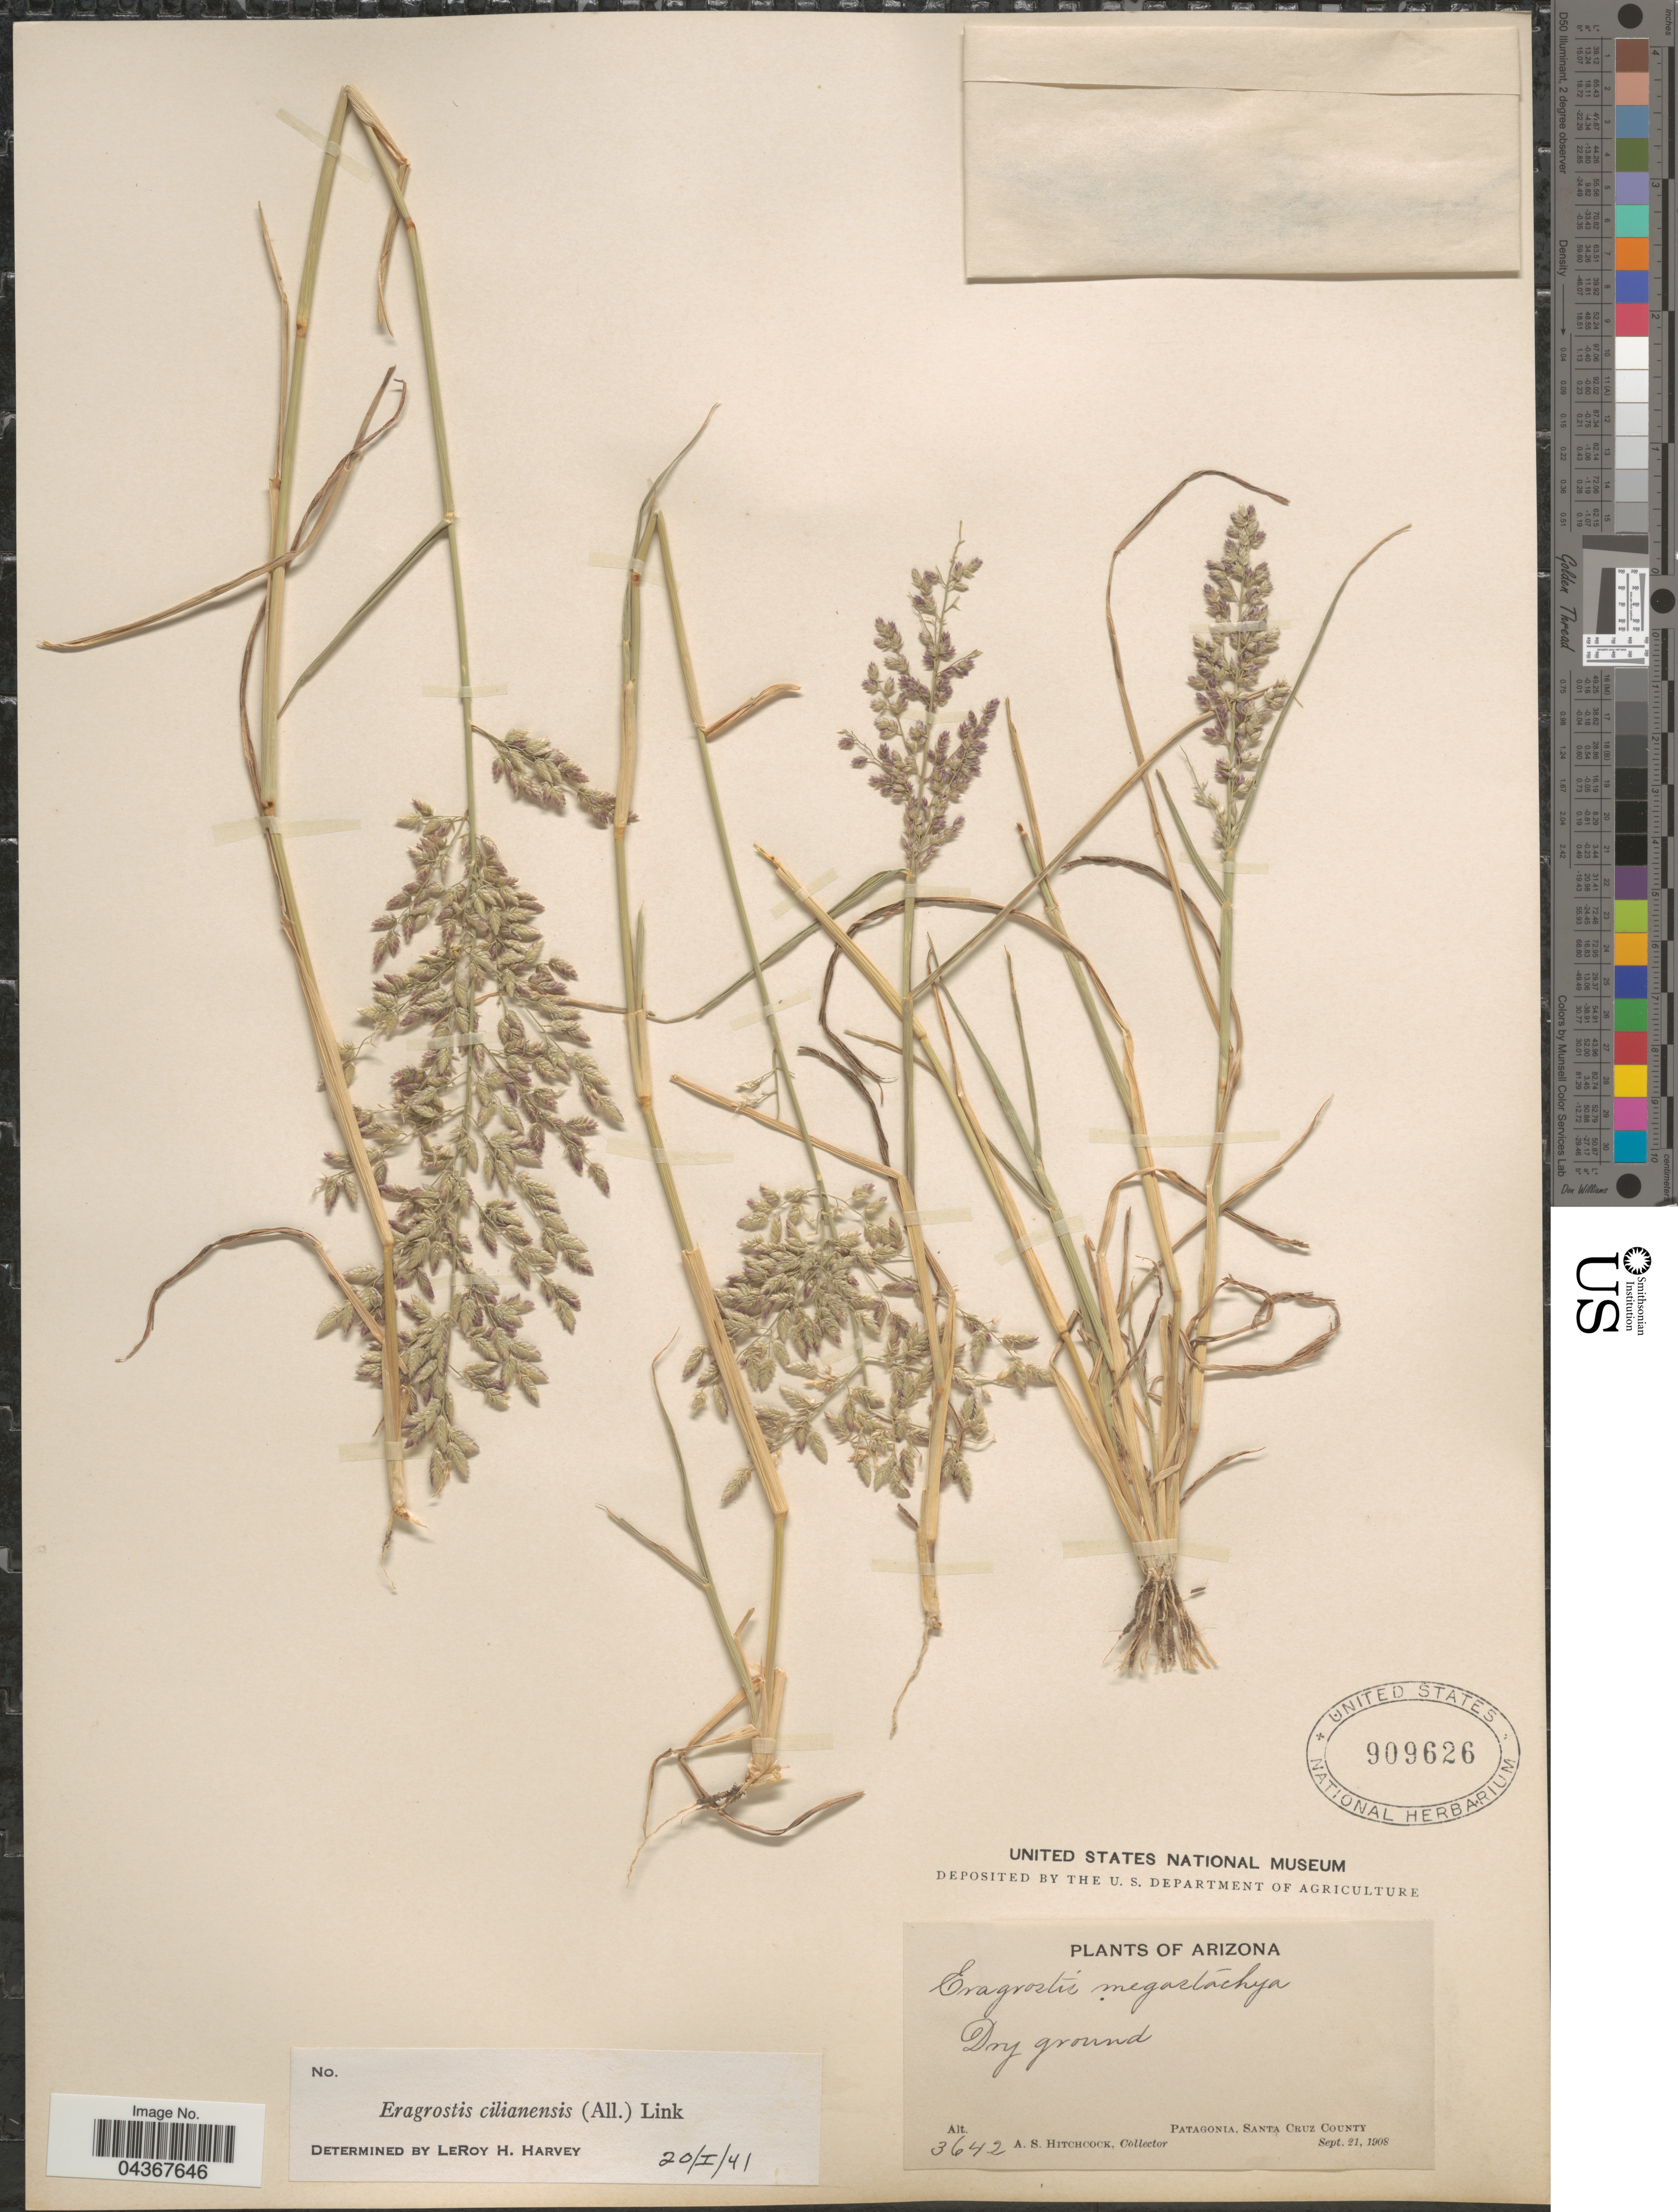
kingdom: Plantae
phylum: Tracheophyta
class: Liliopsida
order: Poales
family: Poaceae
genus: Eragrostis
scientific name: Eragrostis cilianensis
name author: (Bellardi) Vignolo ex Janch.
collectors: A. S. Hitchcock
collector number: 3642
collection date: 1908-09-21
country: United States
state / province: Arizona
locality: Patagonia, Santa Cruz County.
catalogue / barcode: US 909626